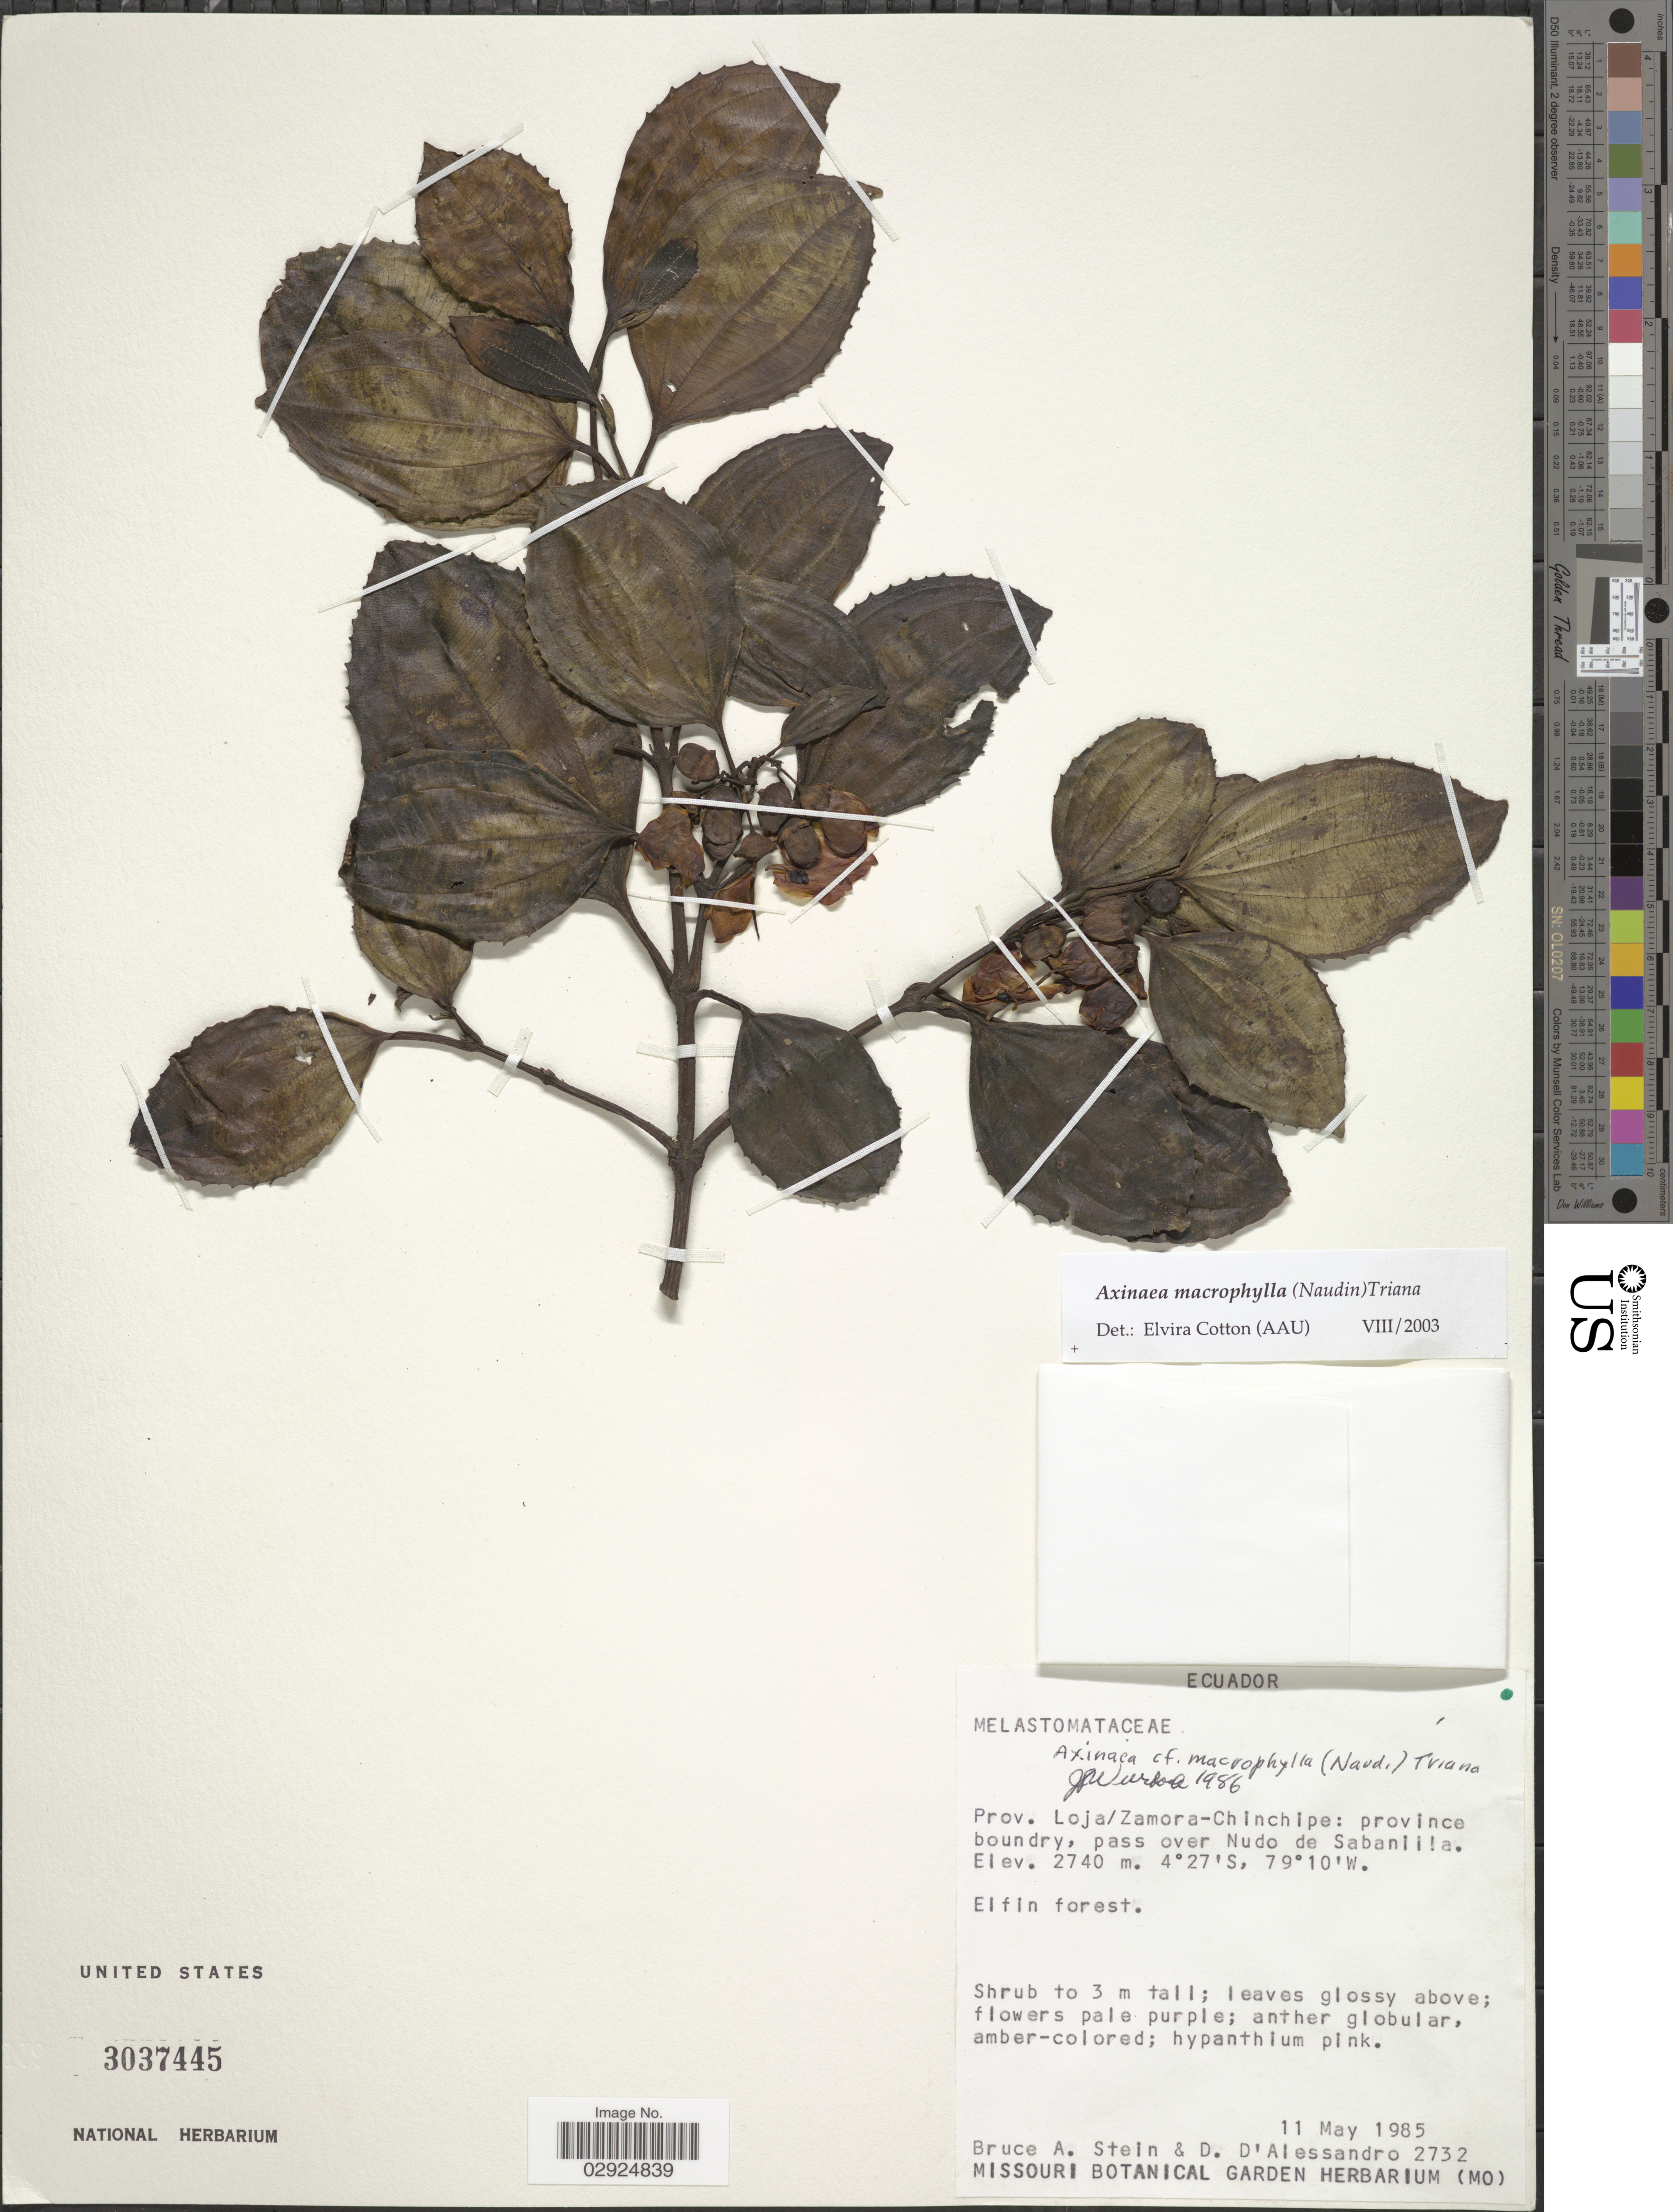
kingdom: Plantae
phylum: Tracheophyta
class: Magnoliopsida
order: Myrtales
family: Melastomataceae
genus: Axinaea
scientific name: Axinaea macrophylla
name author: (Naudin) Triana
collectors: B. A. Stein & D. D'alessandro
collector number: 2732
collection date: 1985-05-11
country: Ecuador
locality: Prov. Loja/ Zamora-Chinchipe: province boundary, pass over Nudo de Sabanilla.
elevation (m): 2740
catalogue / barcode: US 3037445